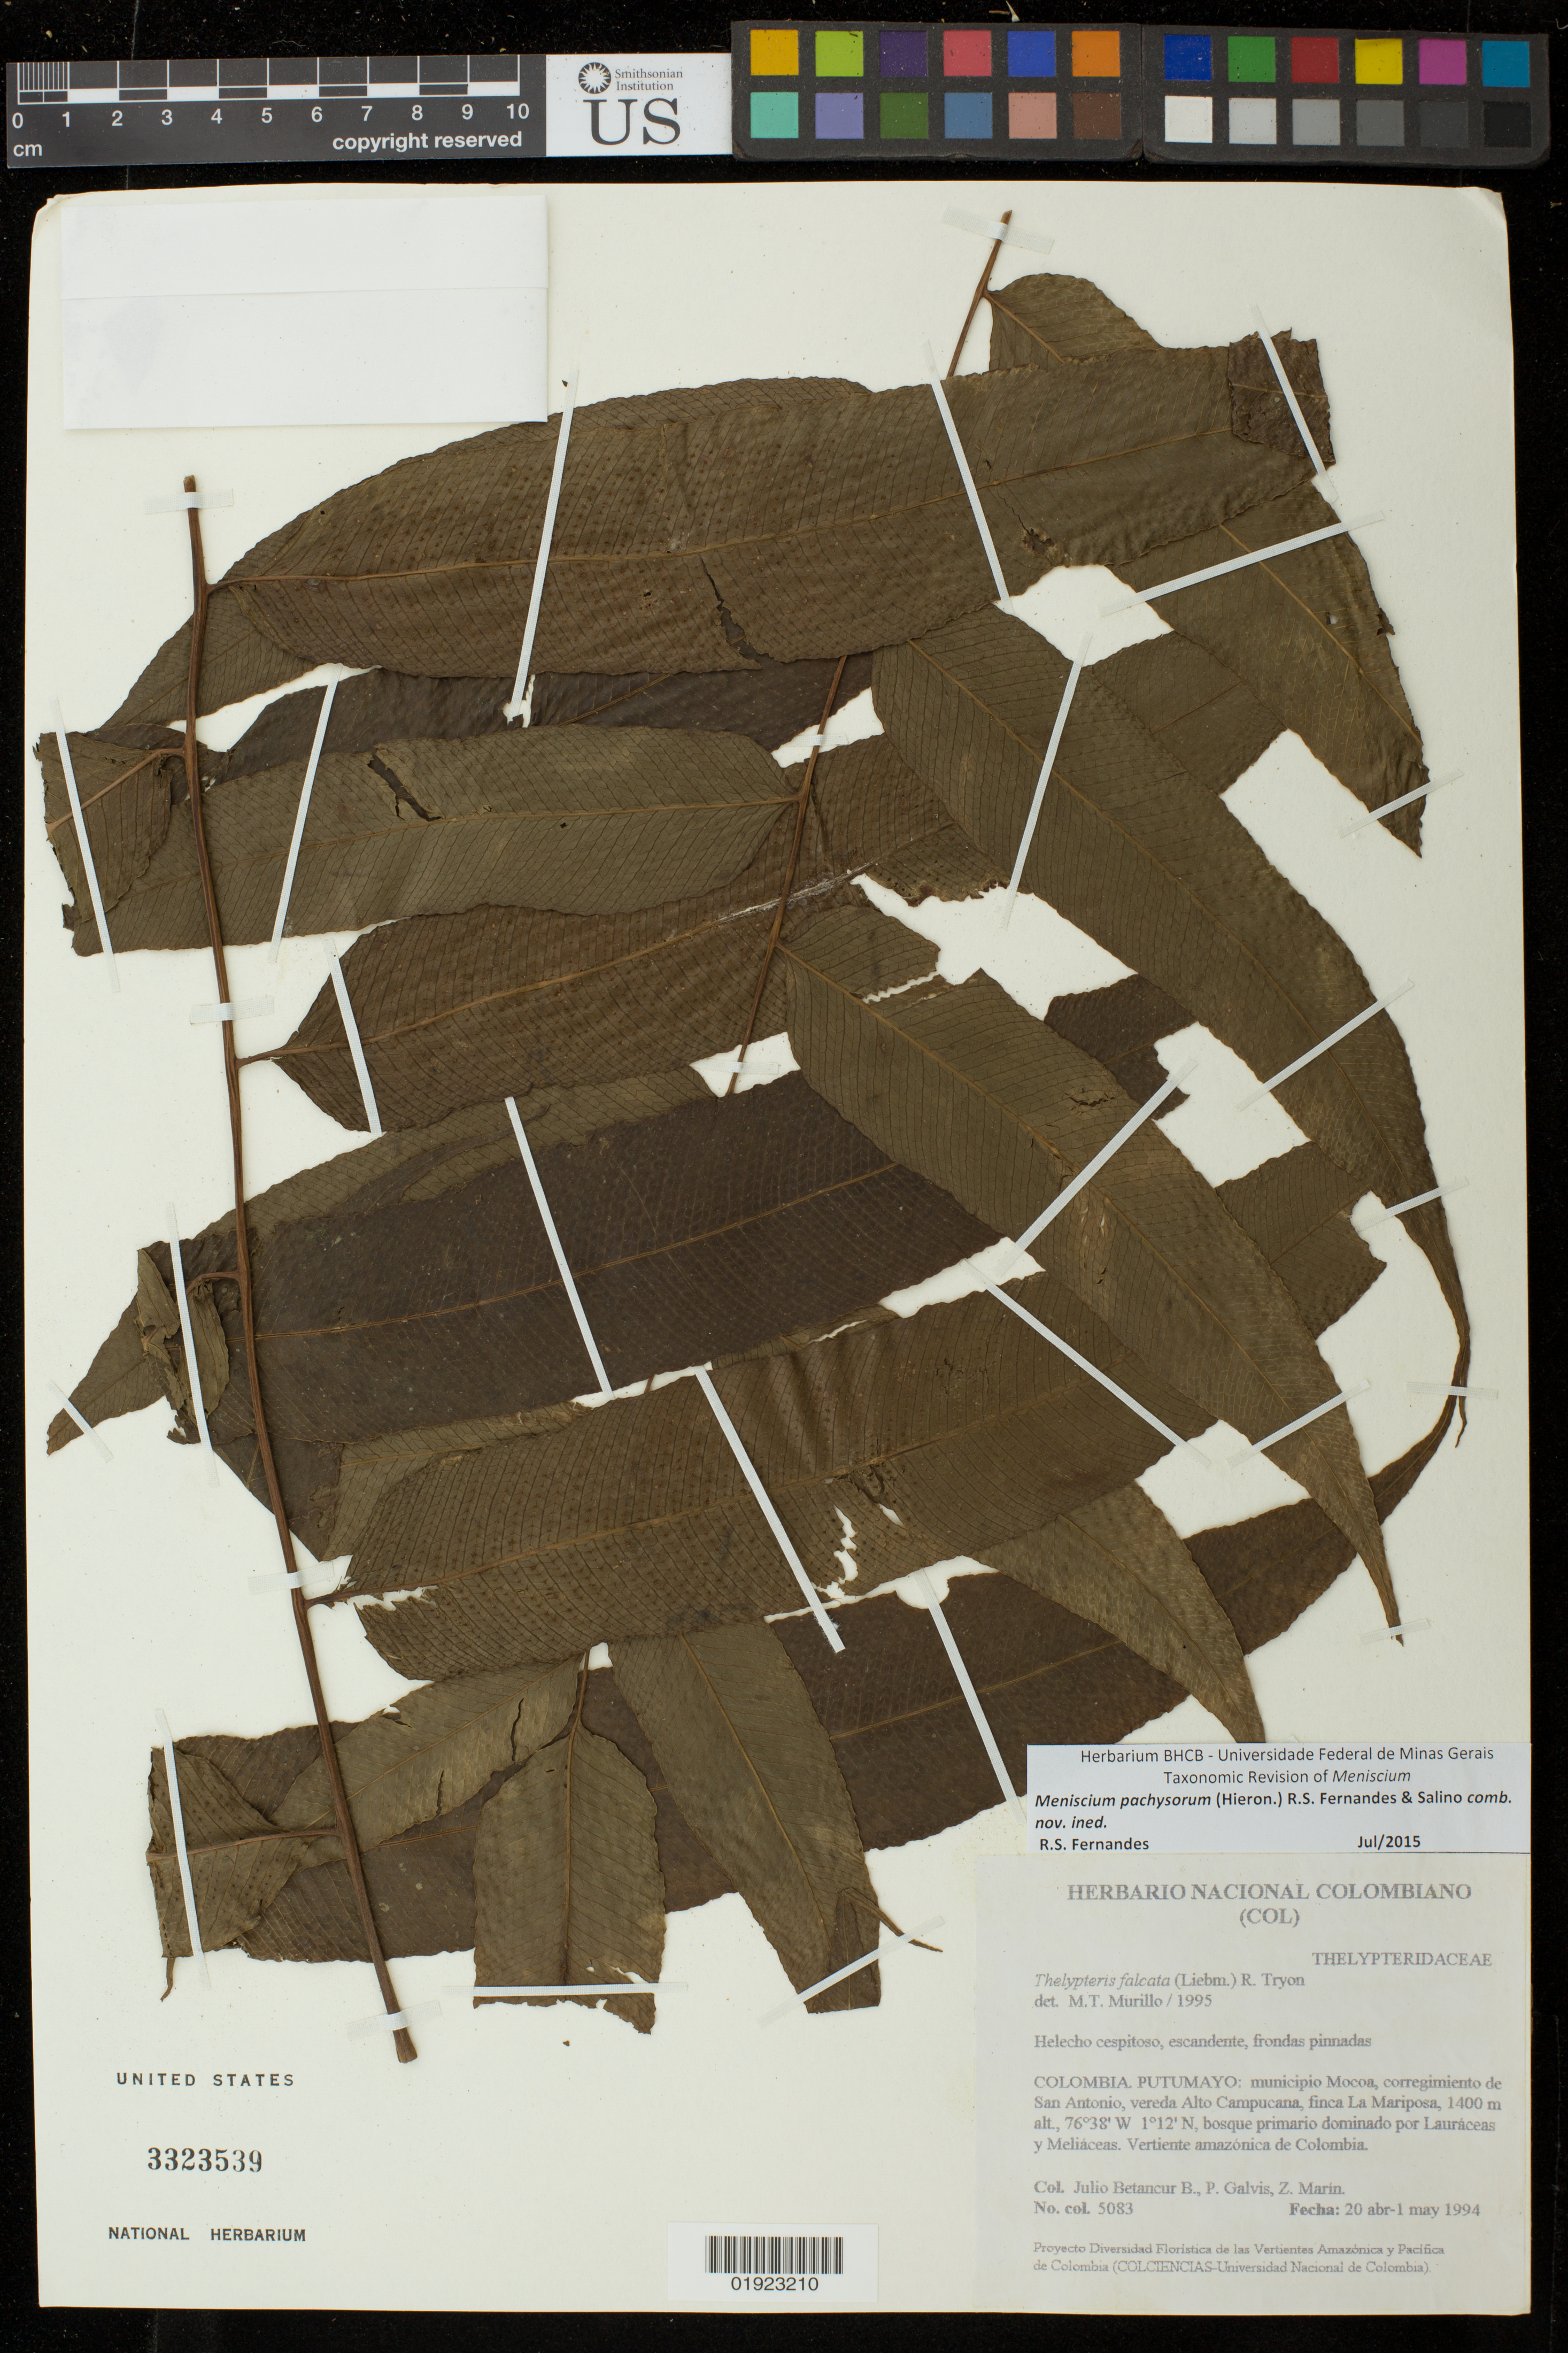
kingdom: Plantae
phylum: Tracheophyta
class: Polypodiopsida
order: Polypodiales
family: Thelypteridaceae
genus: Meniscium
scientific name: Meniscium pachysorum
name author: (Hieron.) Fernandes & Salino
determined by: Fernandes, R. S.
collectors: J. Betancur-B., P. Galvis & Z. Marin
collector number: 5083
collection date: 1994-04-20/1994-05-01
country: Colombia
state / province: Putumayo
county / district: Mocoa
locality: Corregimiento de San Antonio, vereda Alto Campucana, finca La Mariposa.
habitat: Bosque primario dominado.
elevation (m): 1400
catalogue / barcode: US 3323539